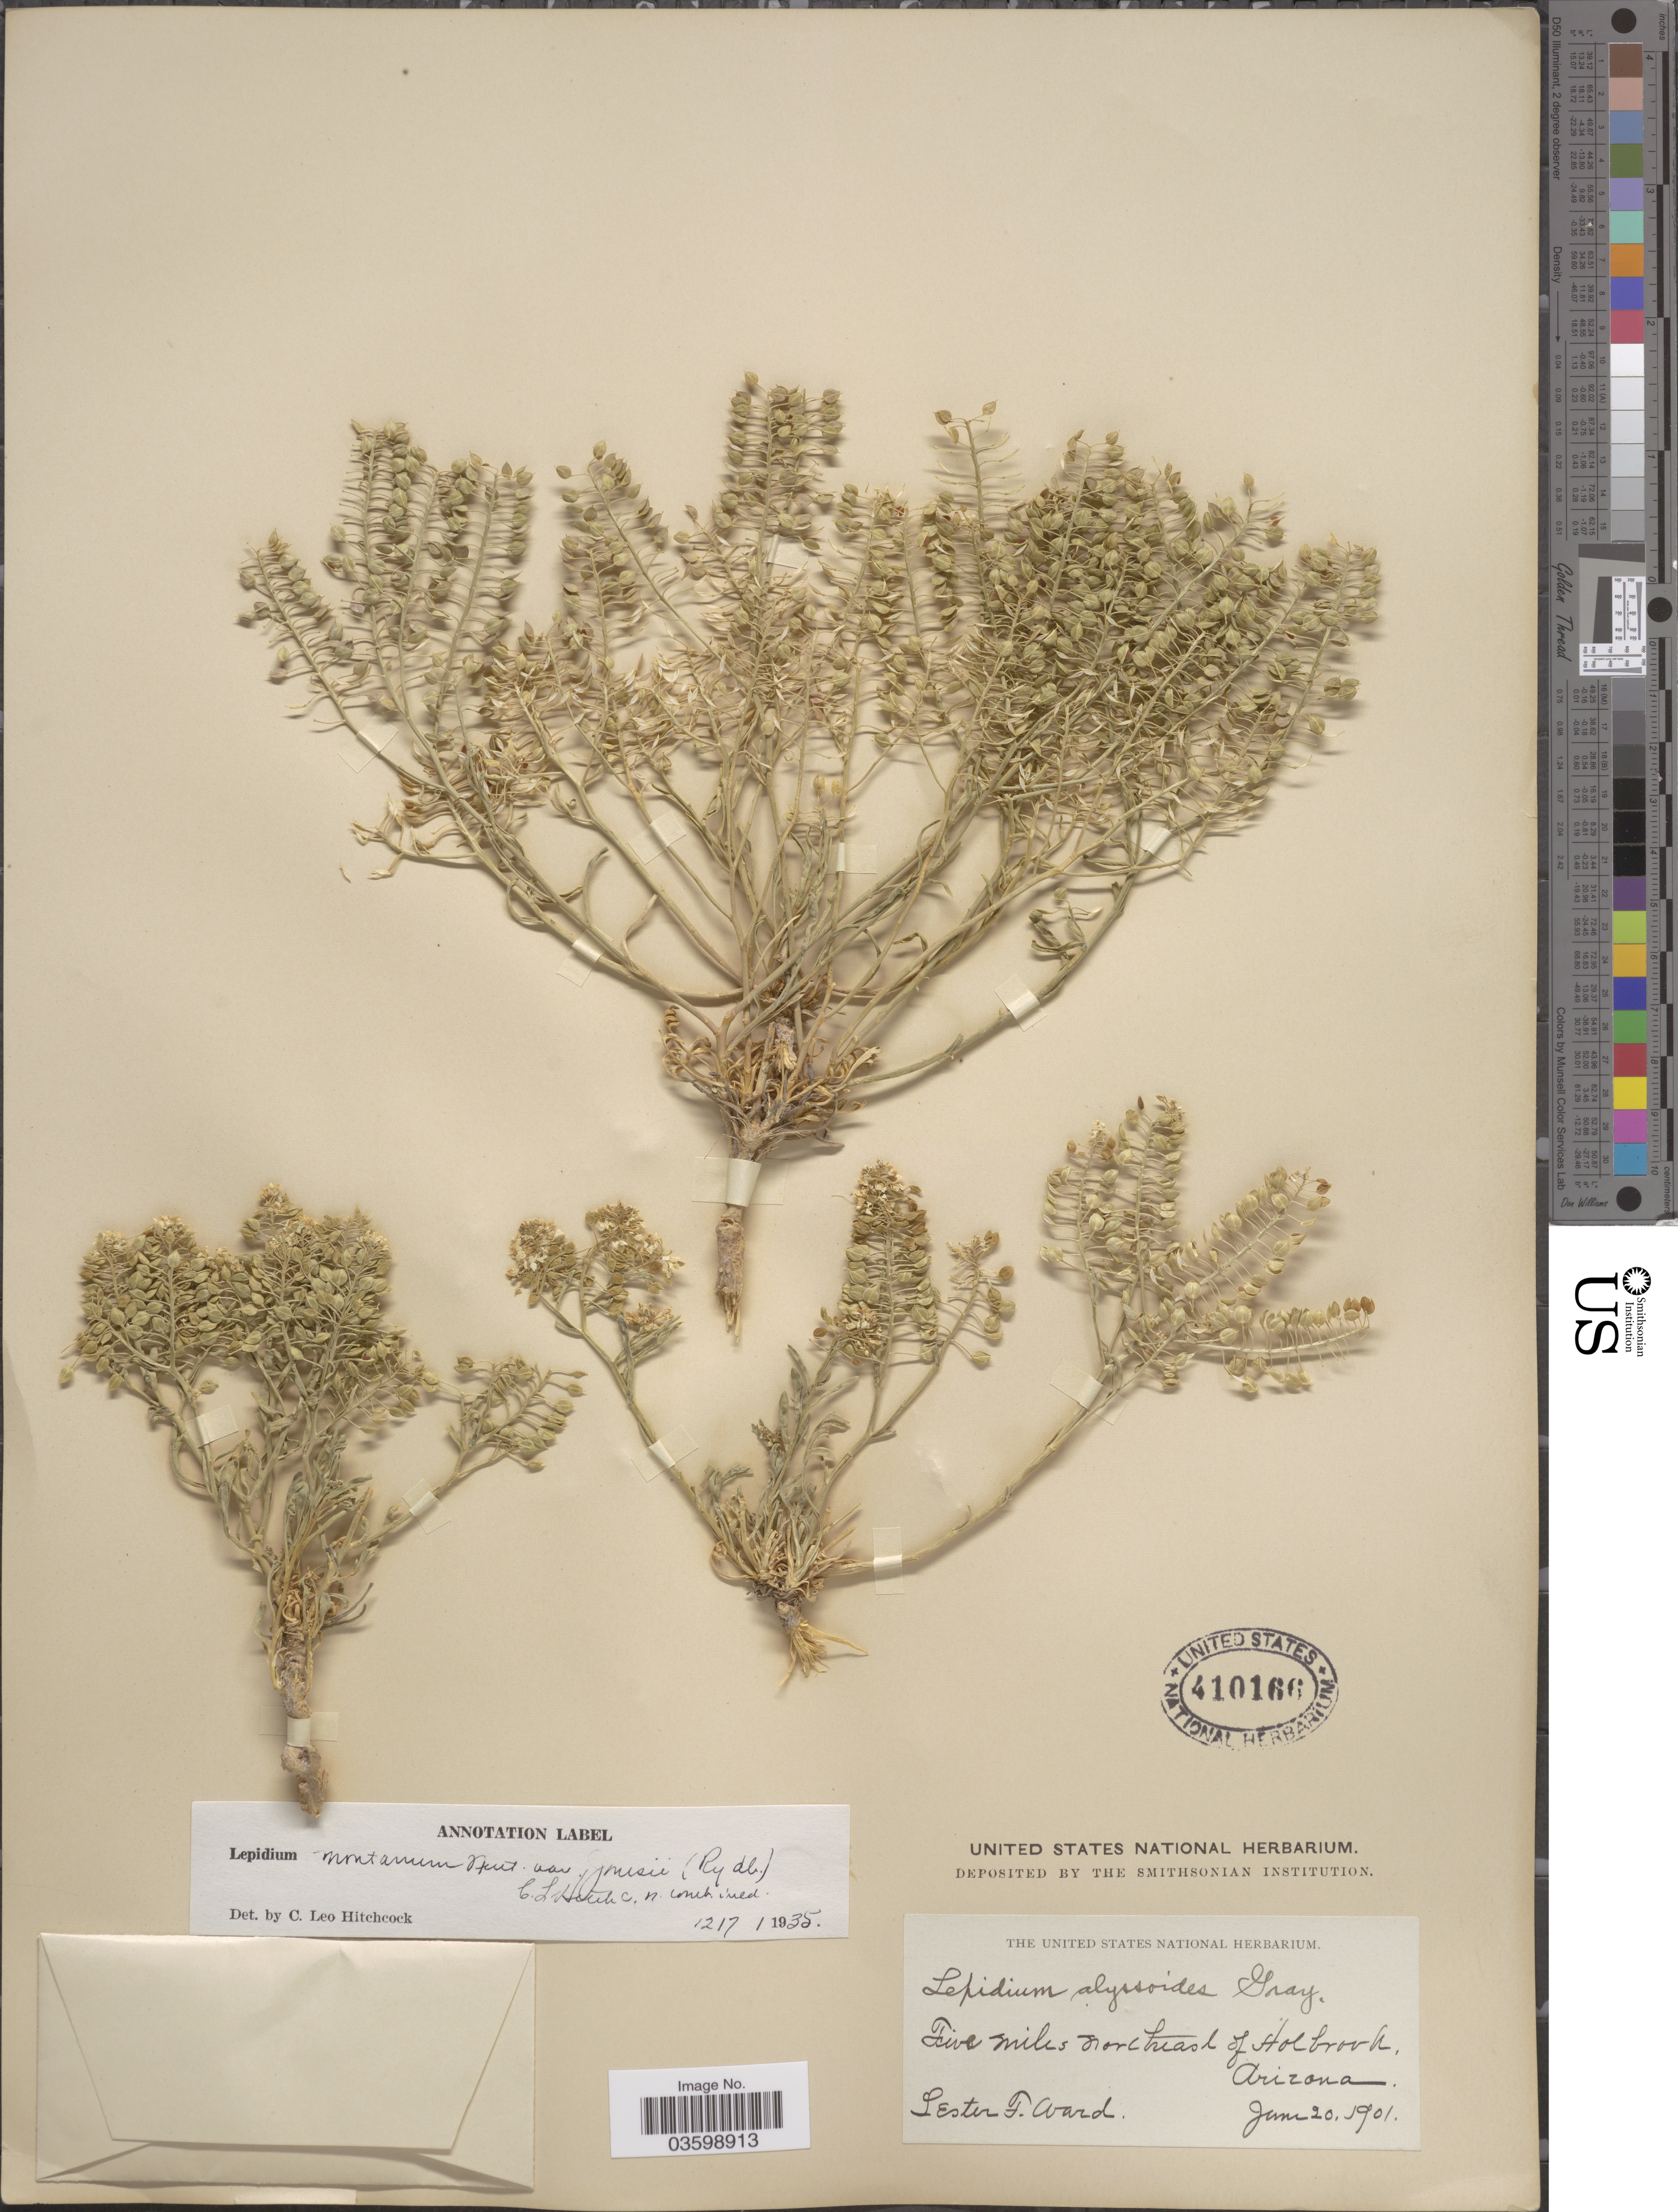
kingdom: Plantae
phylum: Tracheophyta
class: Magnoliopsida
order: Brassicales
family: Brassicaceae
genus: Lepidium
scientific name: Lepidium montanum var. jonesii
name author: (Rydb.) C.L. Hitchc.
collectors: L. F. Ward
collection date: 1901-06-20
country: United States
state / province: Arizona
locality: Five miles Northeast of Holbrook.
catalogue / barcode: US 410166